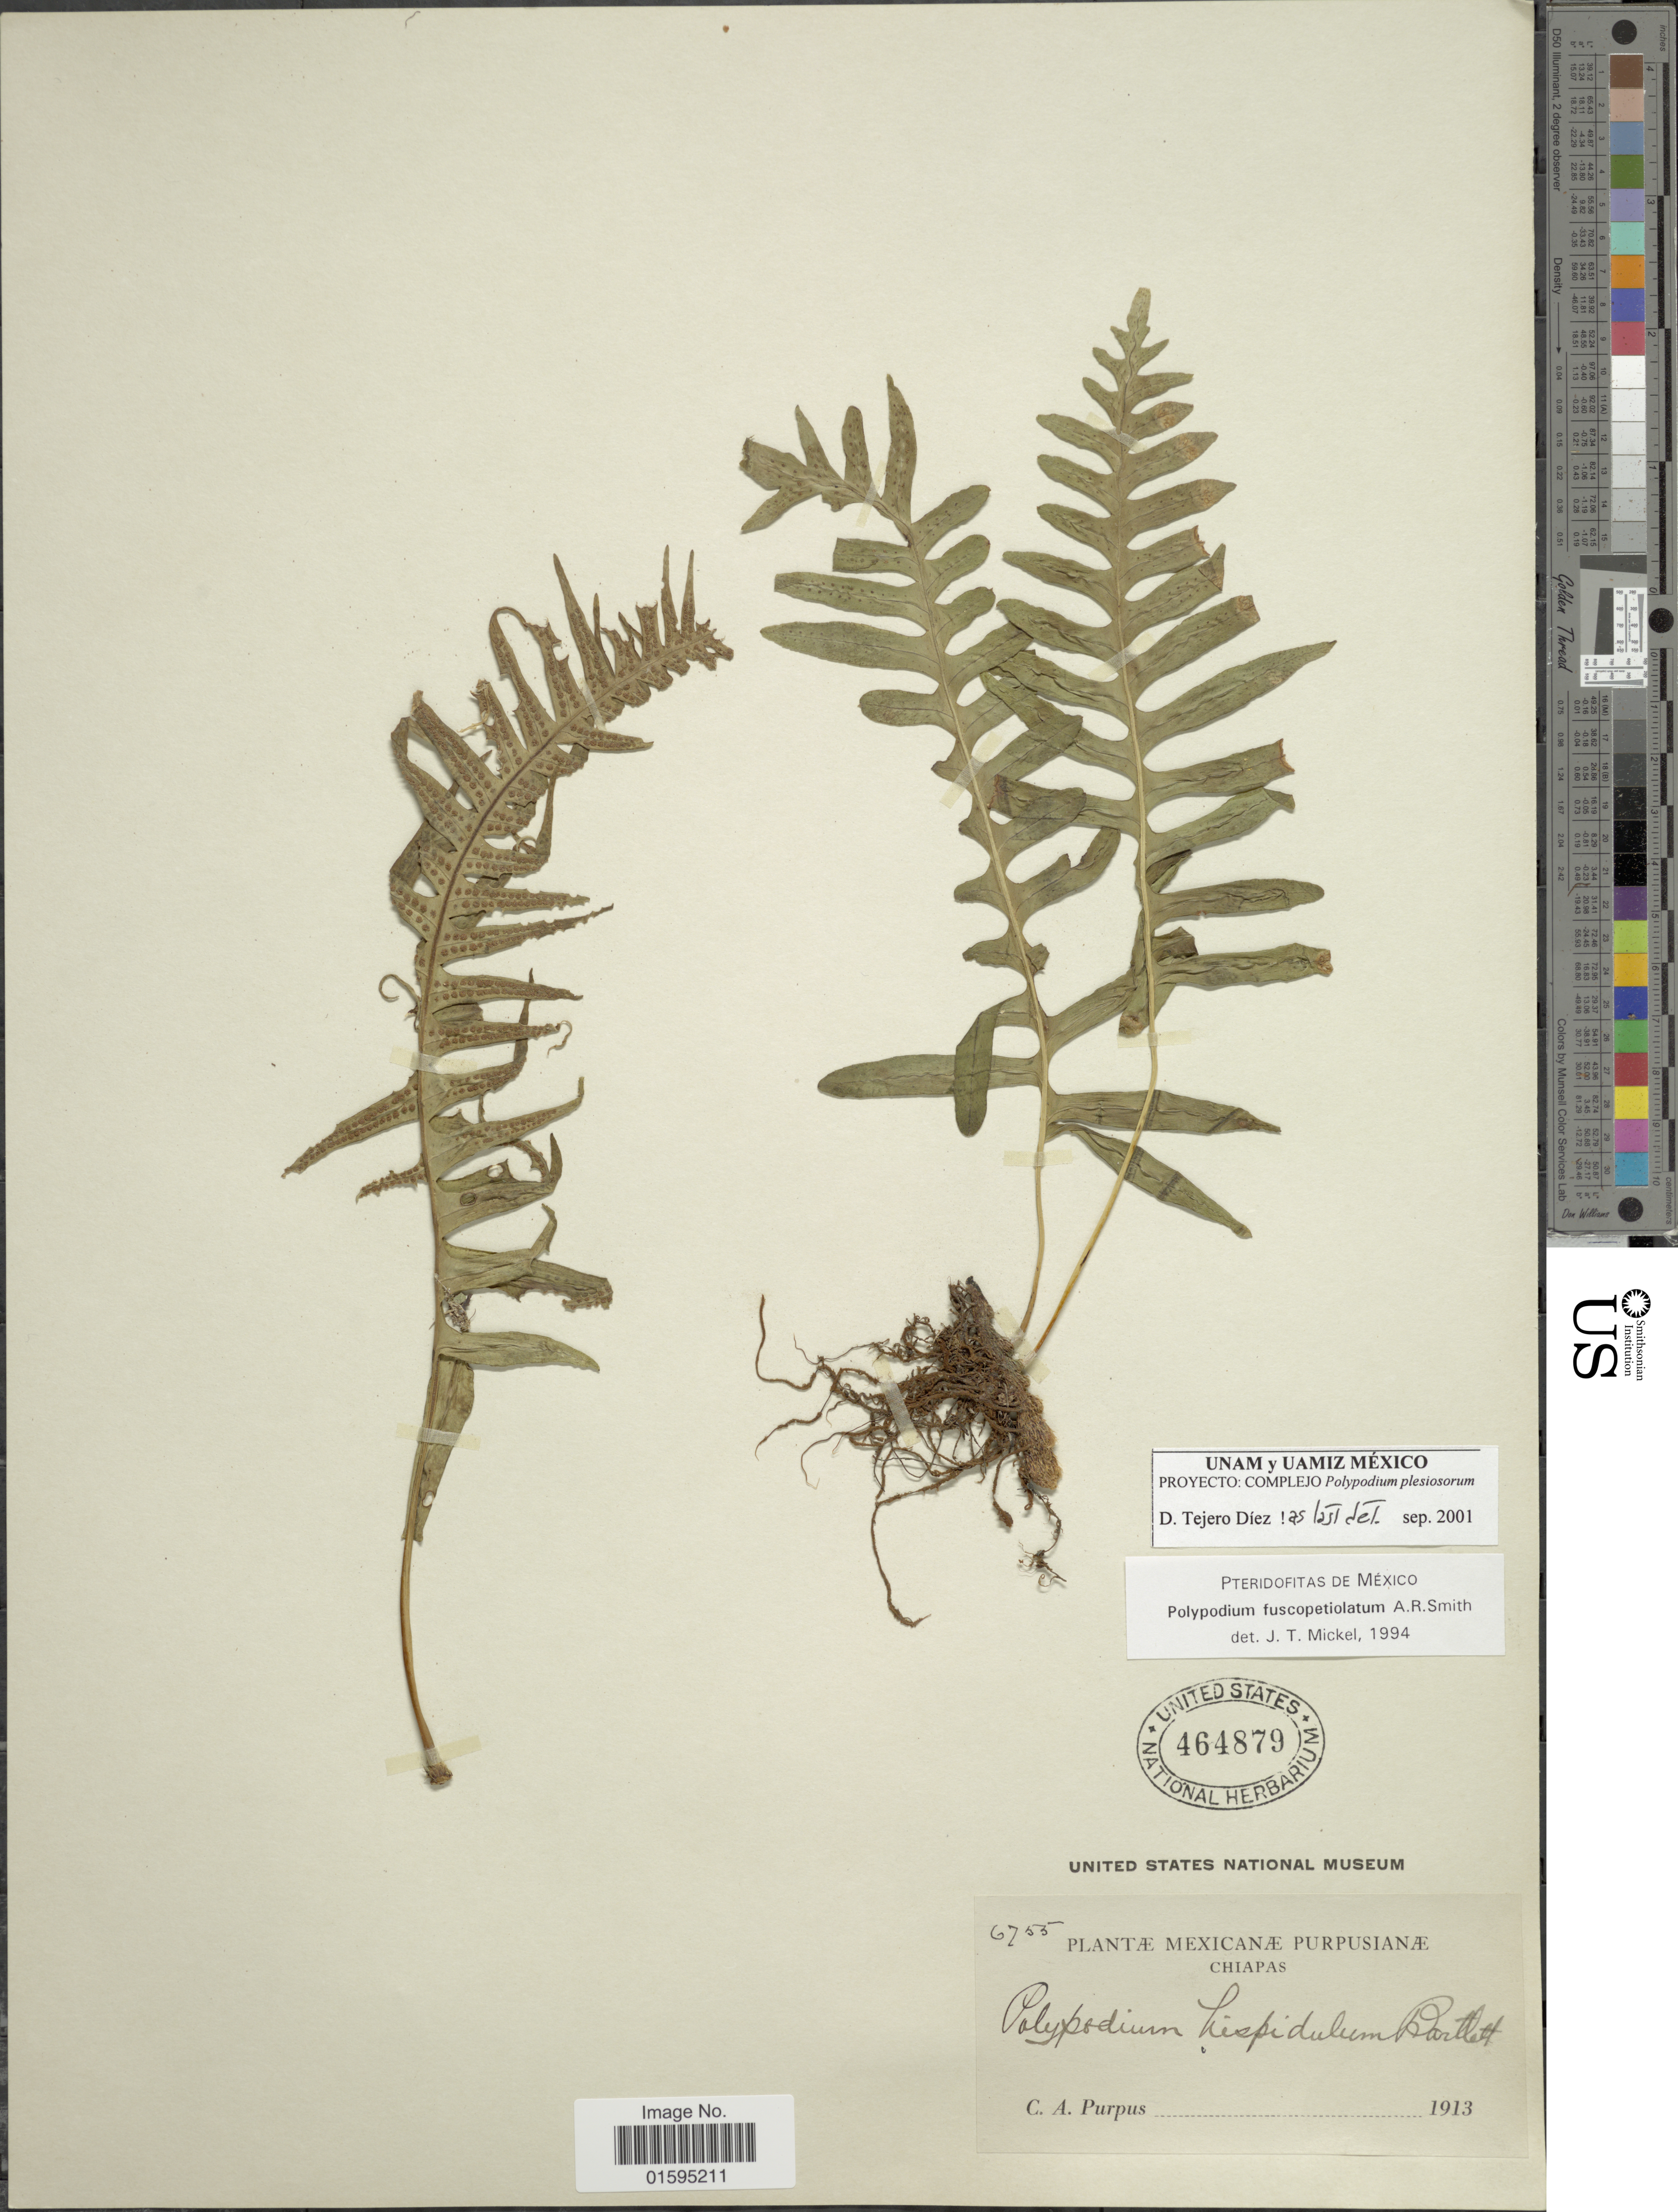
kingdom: Plantae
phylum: Tracheophyta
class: Polypodiopsida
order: Polypodiales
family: Polypodiaceae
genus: Polypodium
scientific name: Polypodium fuscopetiolatum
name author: A.R. Sm.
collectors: C. A. Purpus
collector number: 6755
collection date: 1913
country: Mexico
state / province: Chiapas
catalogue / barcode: US 464879